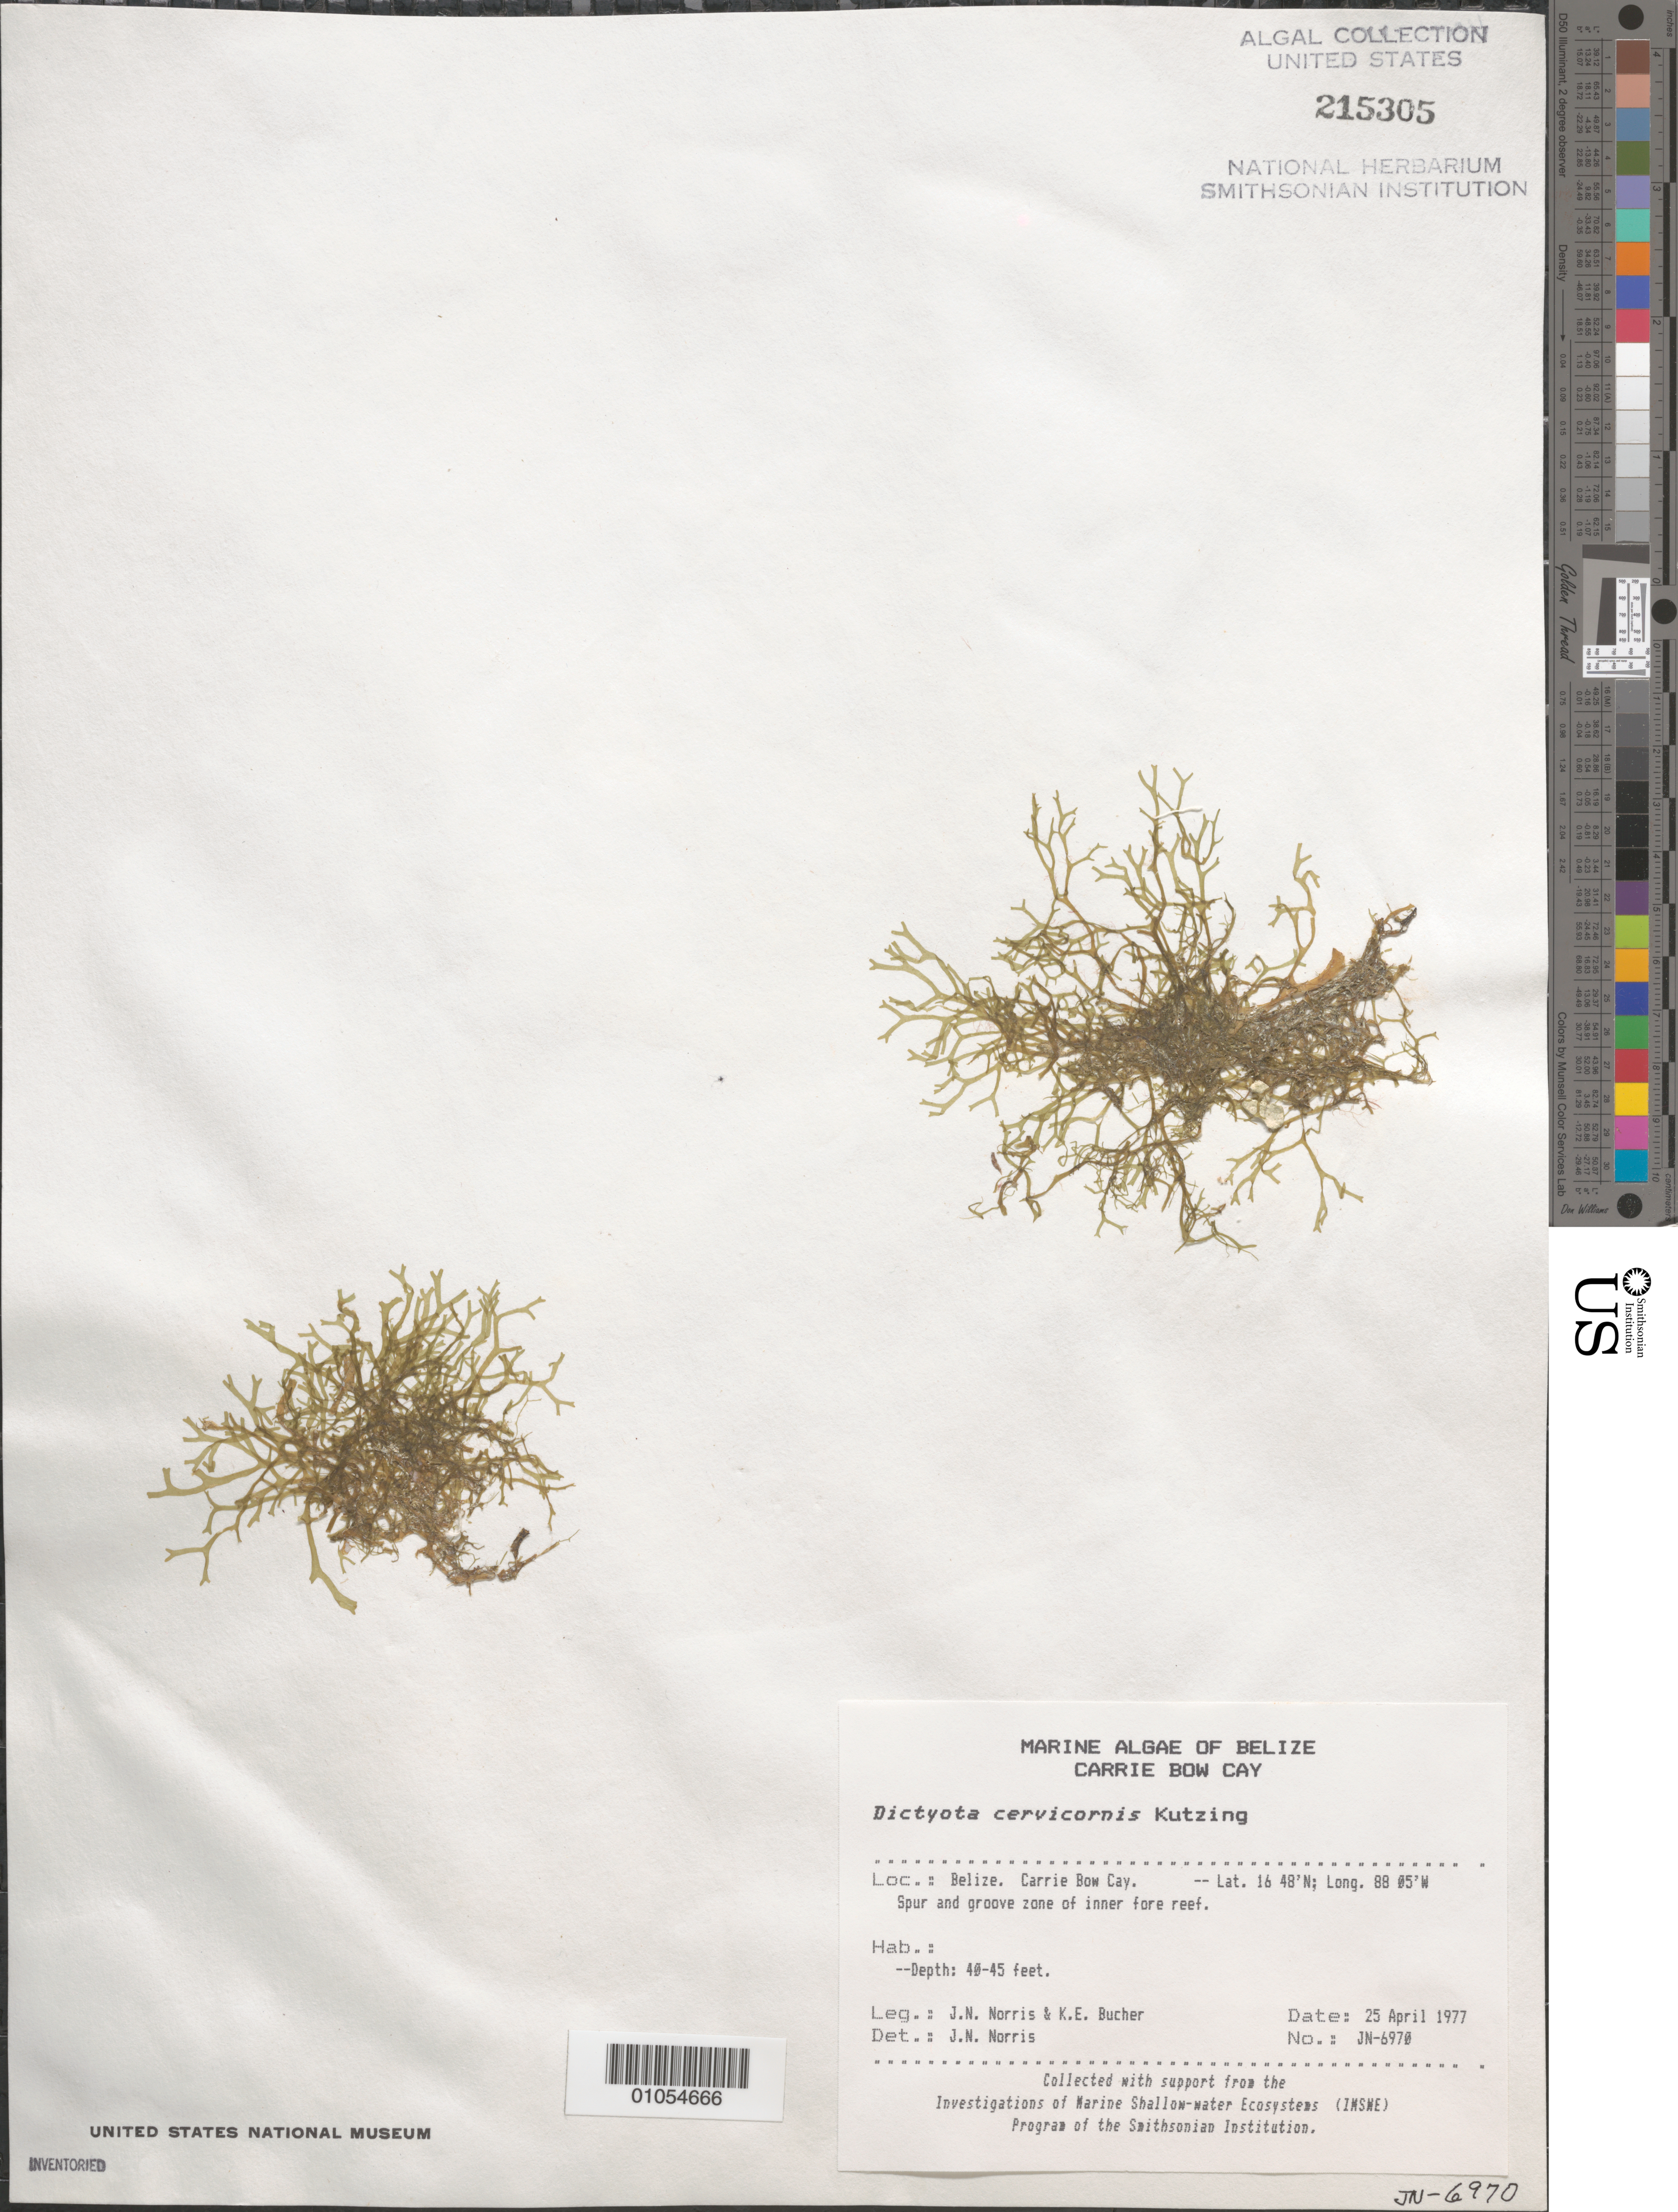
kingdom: Chromista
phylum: Ochrophyta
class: Phaeophyceae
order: Dictyotales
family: Dictyotaceae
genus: Dictyota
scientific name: Dictyota cervicornis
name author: Kütz.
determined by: Norris, James N.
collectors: J. N. Norris & K. E. Bucher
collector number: JN-6970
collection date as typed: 25 Apr 1977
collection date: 1977-04-25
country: Belize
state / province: Stann Creek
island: Carrie Bow Cay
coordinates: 16 48'N, 88 05'W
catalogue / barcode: US 215305